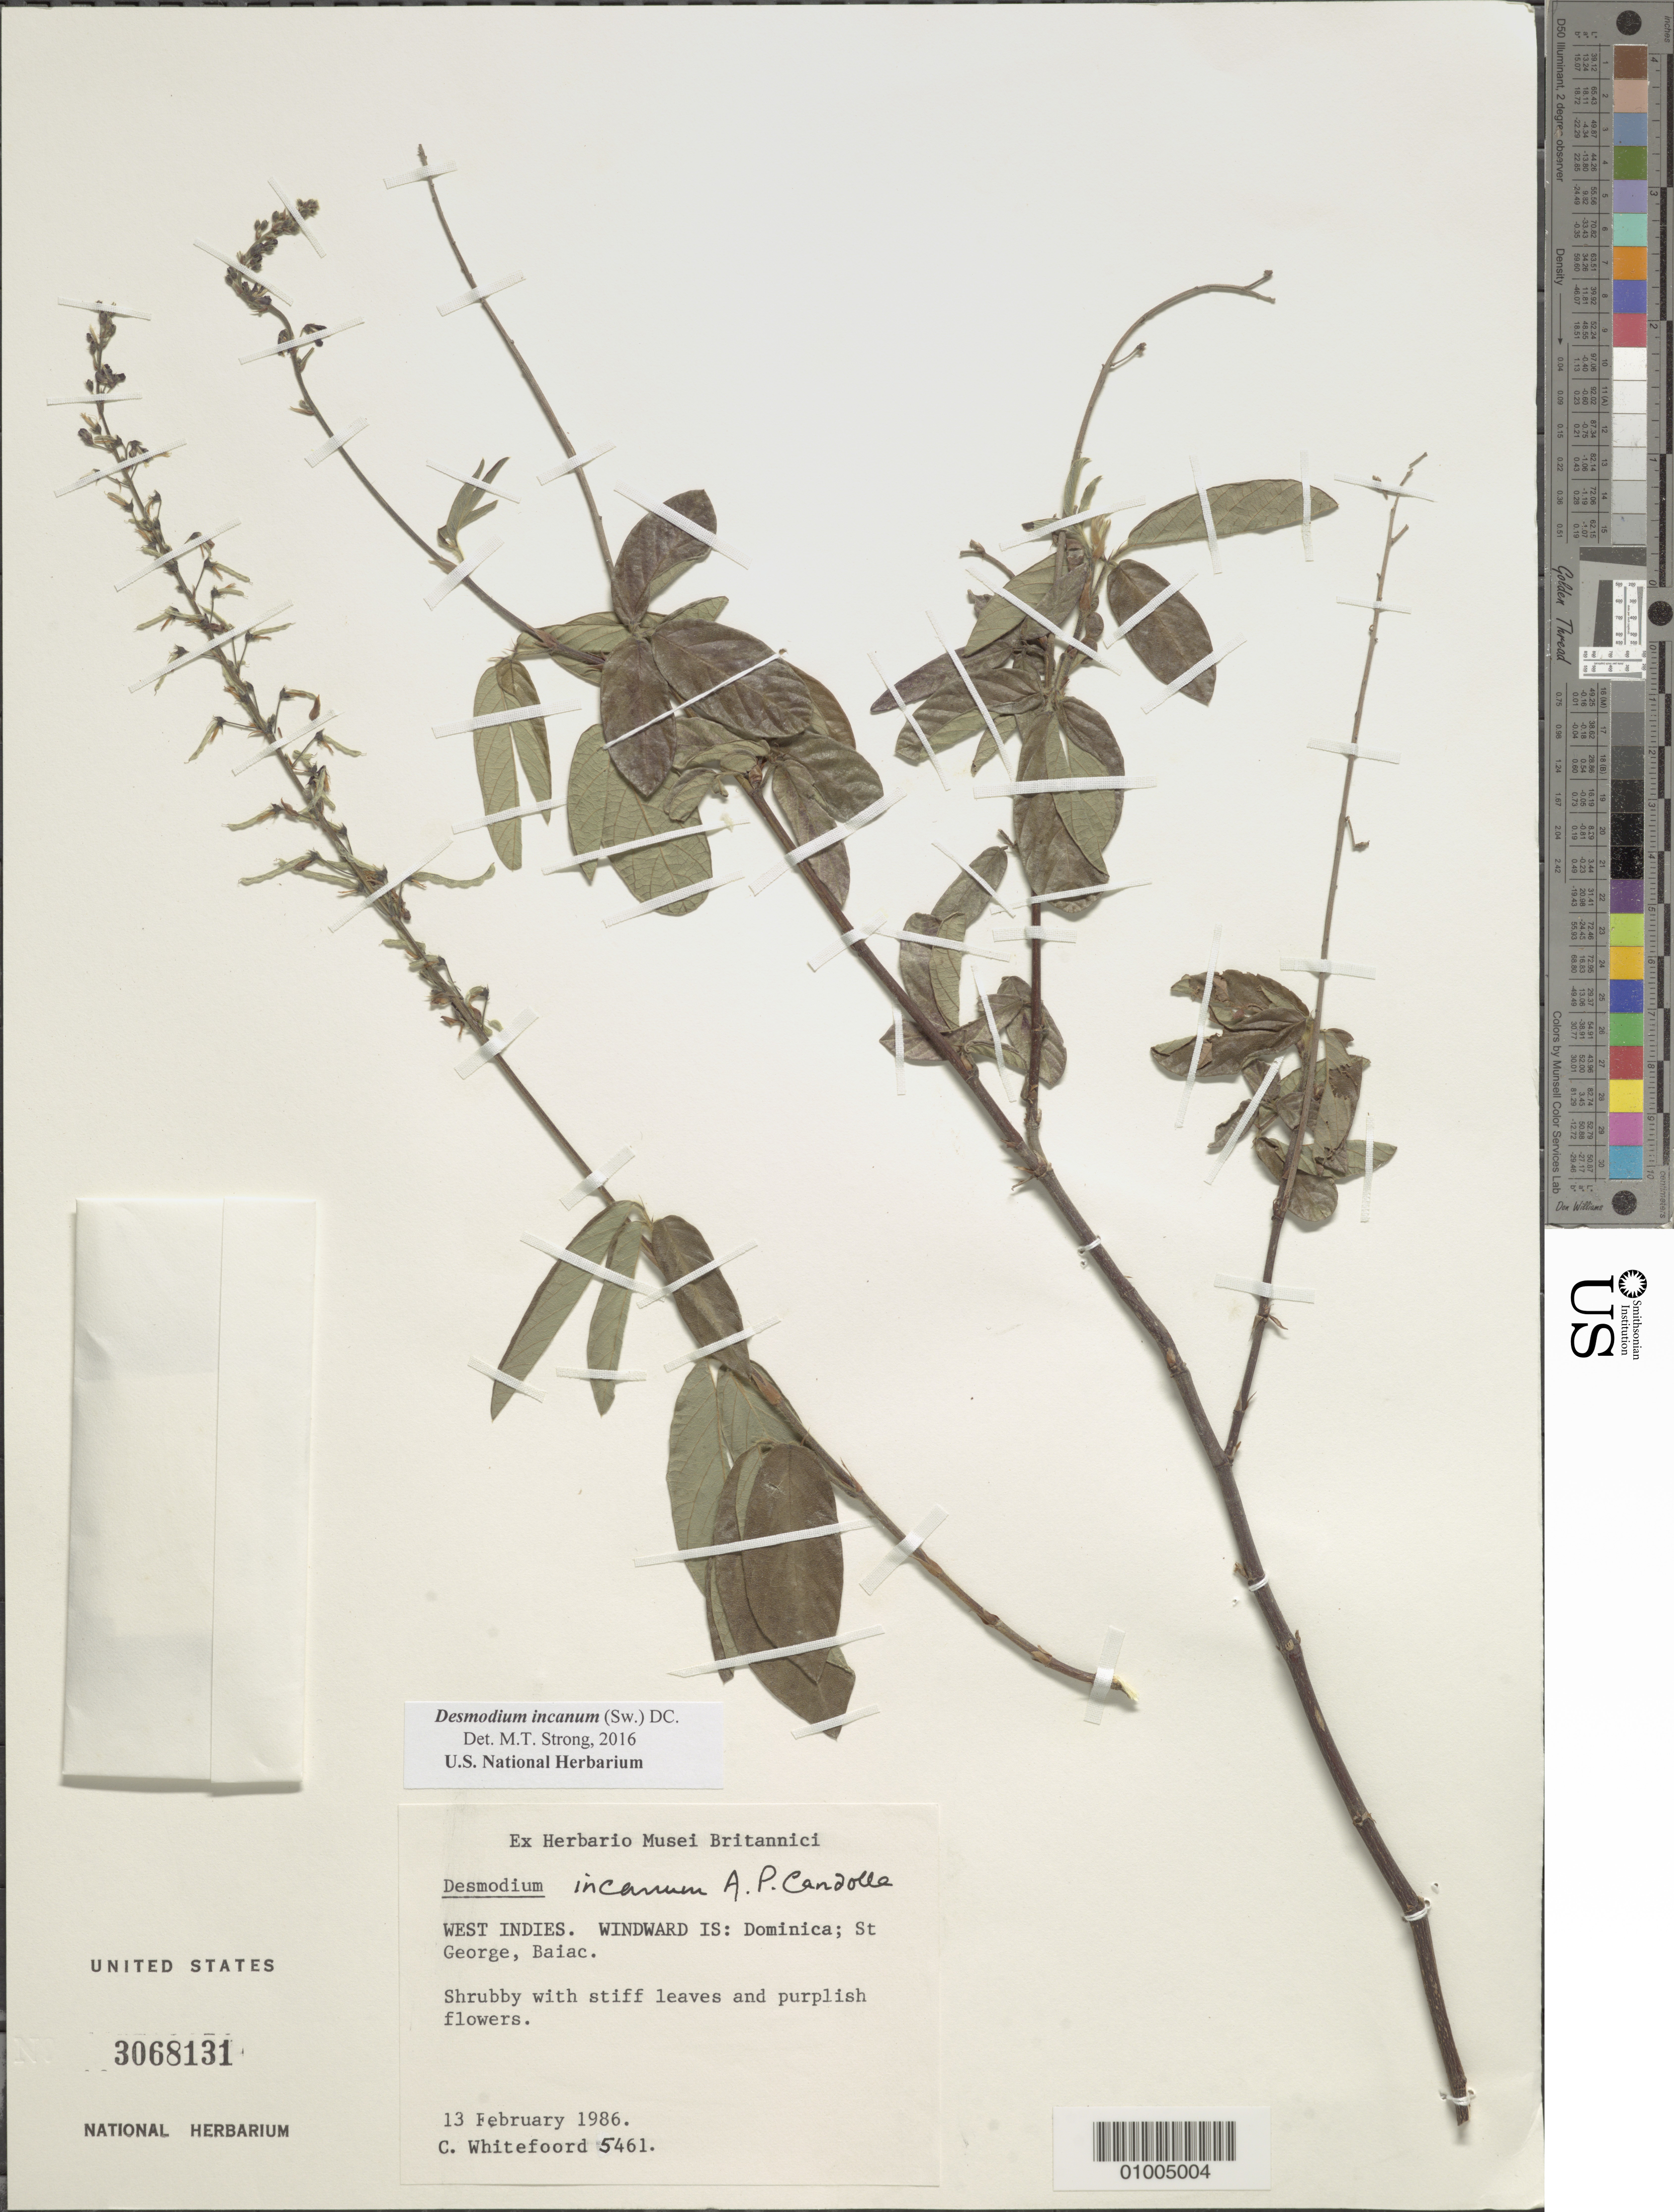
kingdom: Plantae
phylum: Tracheophyta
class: Magnoliopsida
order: Fabales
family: Fabaceae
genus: Desmodium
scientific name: Desmodium incanum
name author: (Sw.) DC.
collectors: C. Whitefoord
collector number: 5461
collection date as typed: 13 Feb 1986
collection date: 1986-02-13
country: Dominica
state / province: St. George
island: Dominica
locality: Baiac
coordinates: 0 N, 0 E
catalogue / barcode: US 3068131